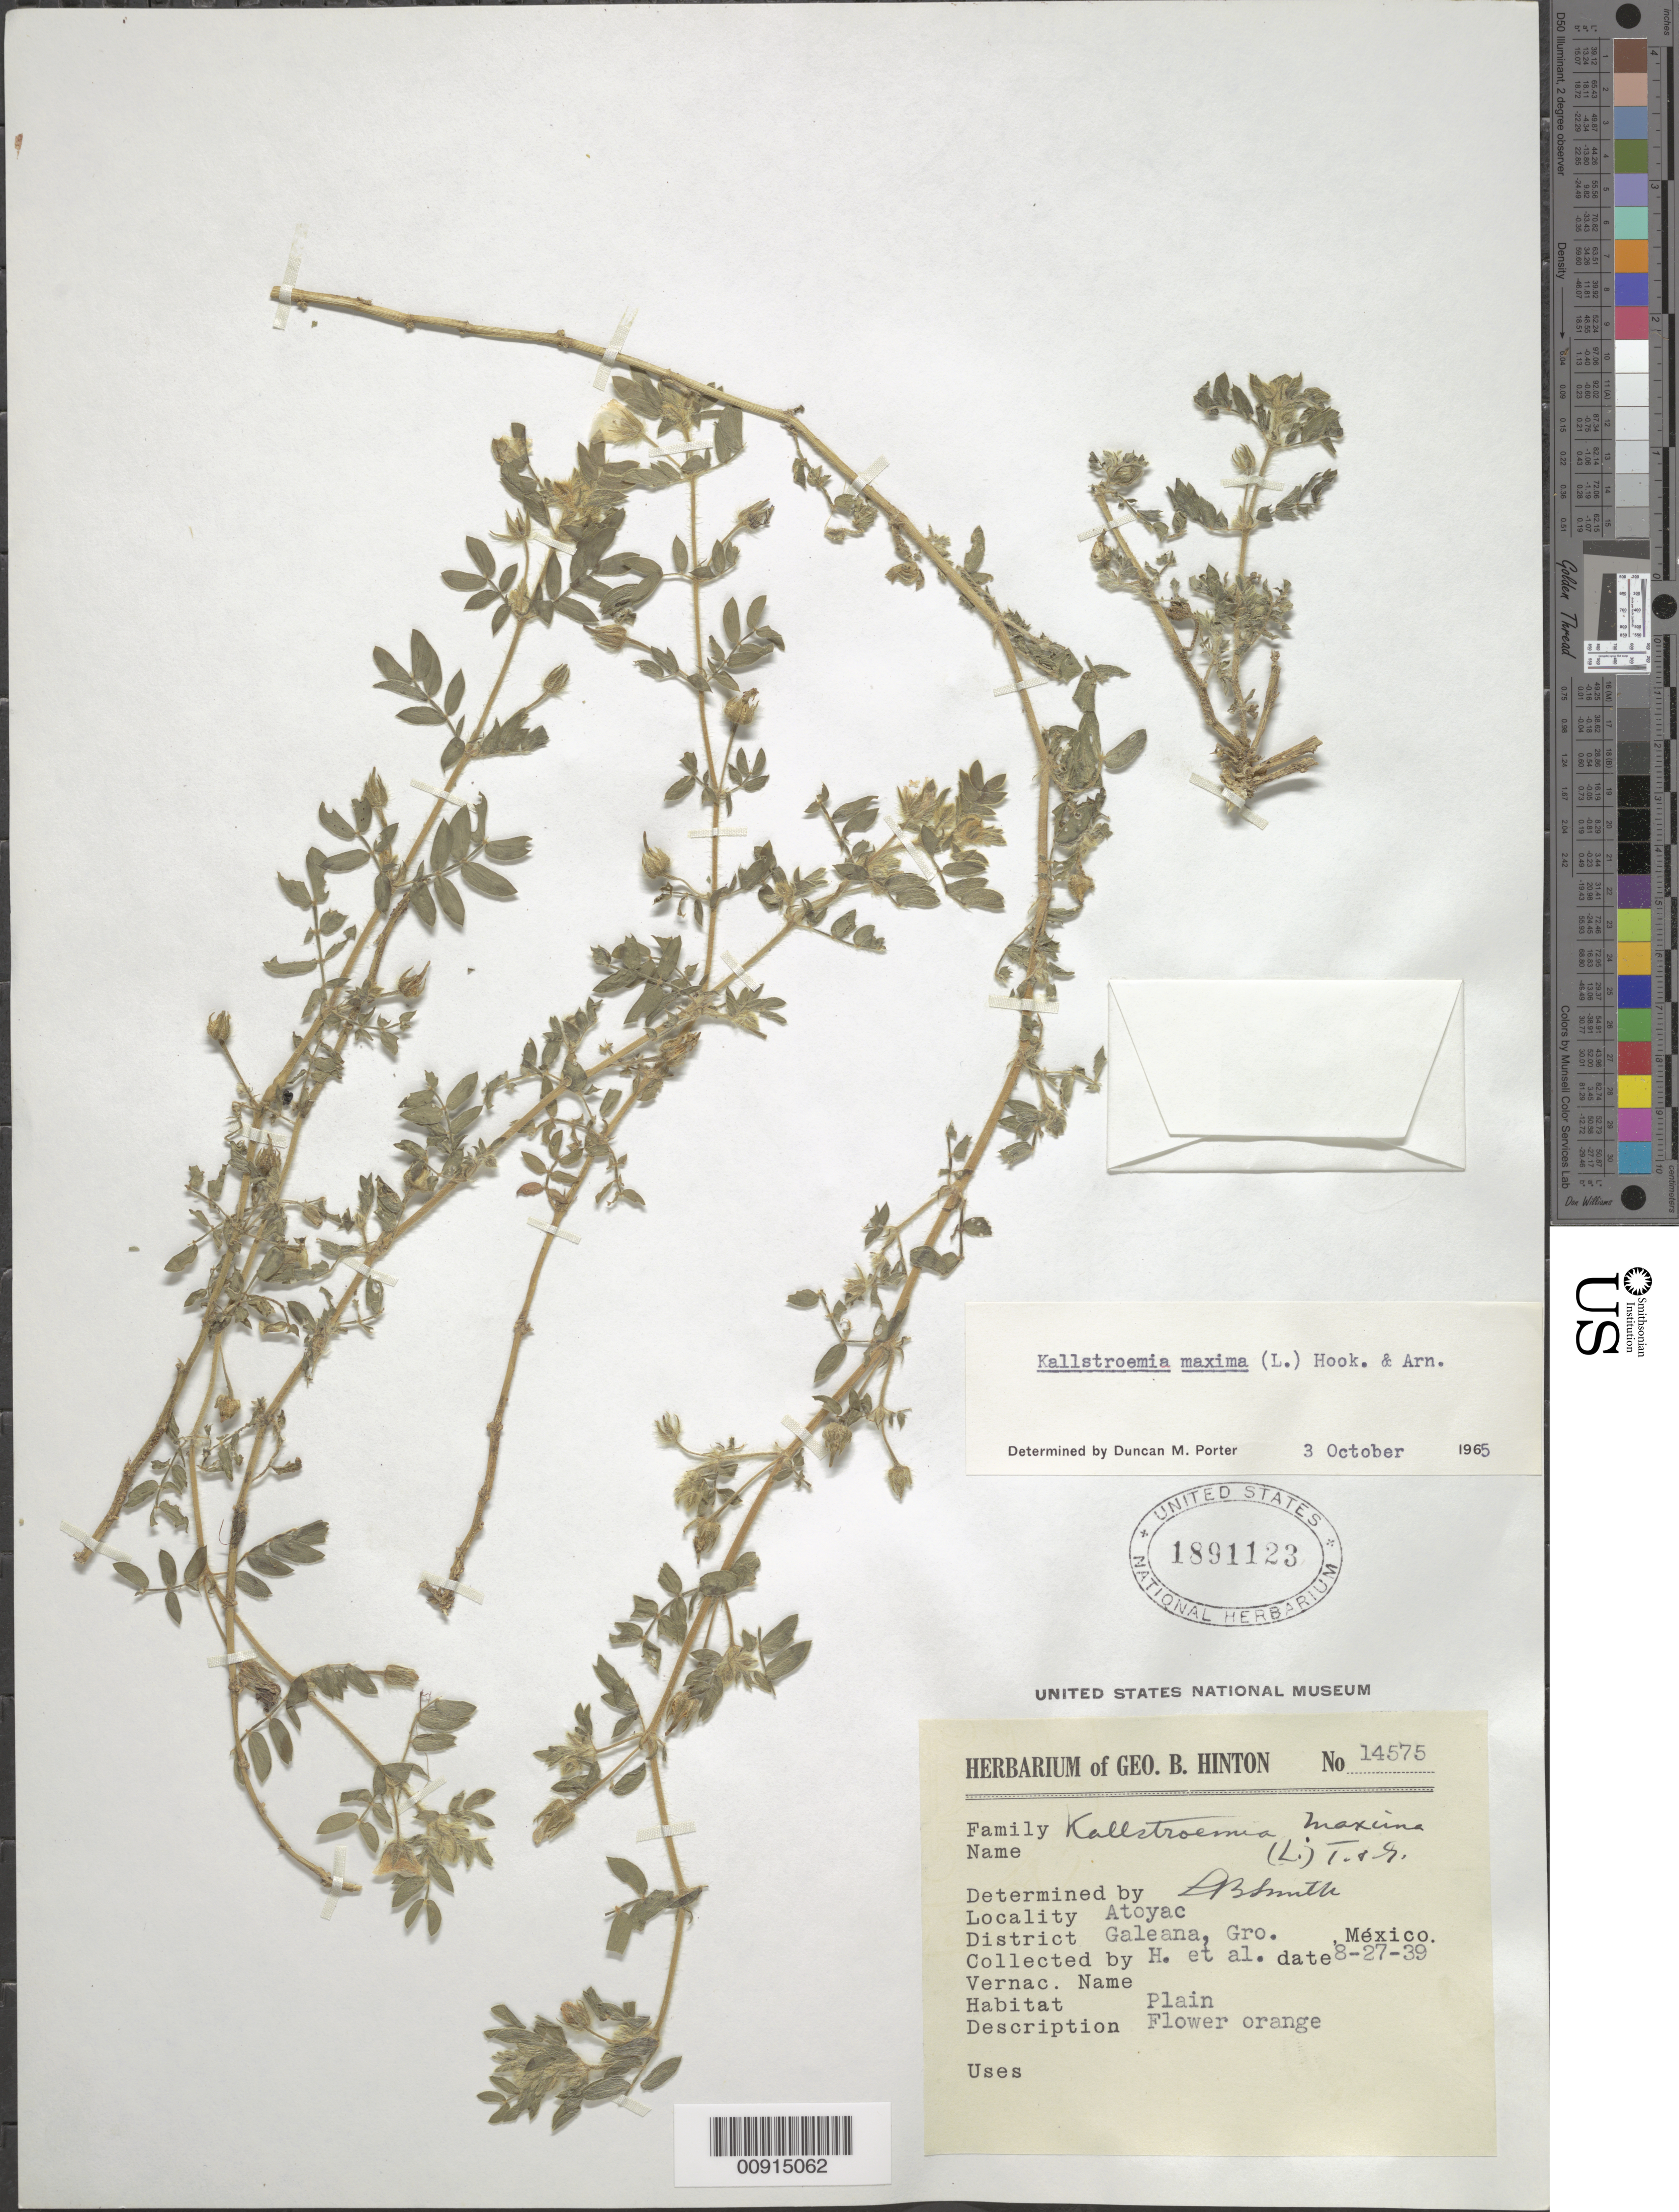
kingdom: Plantae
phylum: Tracheophyta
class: Magnoliopsida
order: Zygophyllales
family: Zygophyllaceae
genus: Kallstroemia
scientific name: Kallstroemia maxima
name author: (L.) Hook. & Arn.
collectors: G. B. Hinton & et al.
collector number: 14575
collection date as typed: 27 Aug 1939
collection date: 1939-08-27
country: Mexico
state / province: Guerrero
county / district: Galeana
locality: Atoyac, District Galeana, Guerrero.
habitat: Plain.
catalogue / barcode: US 1891123